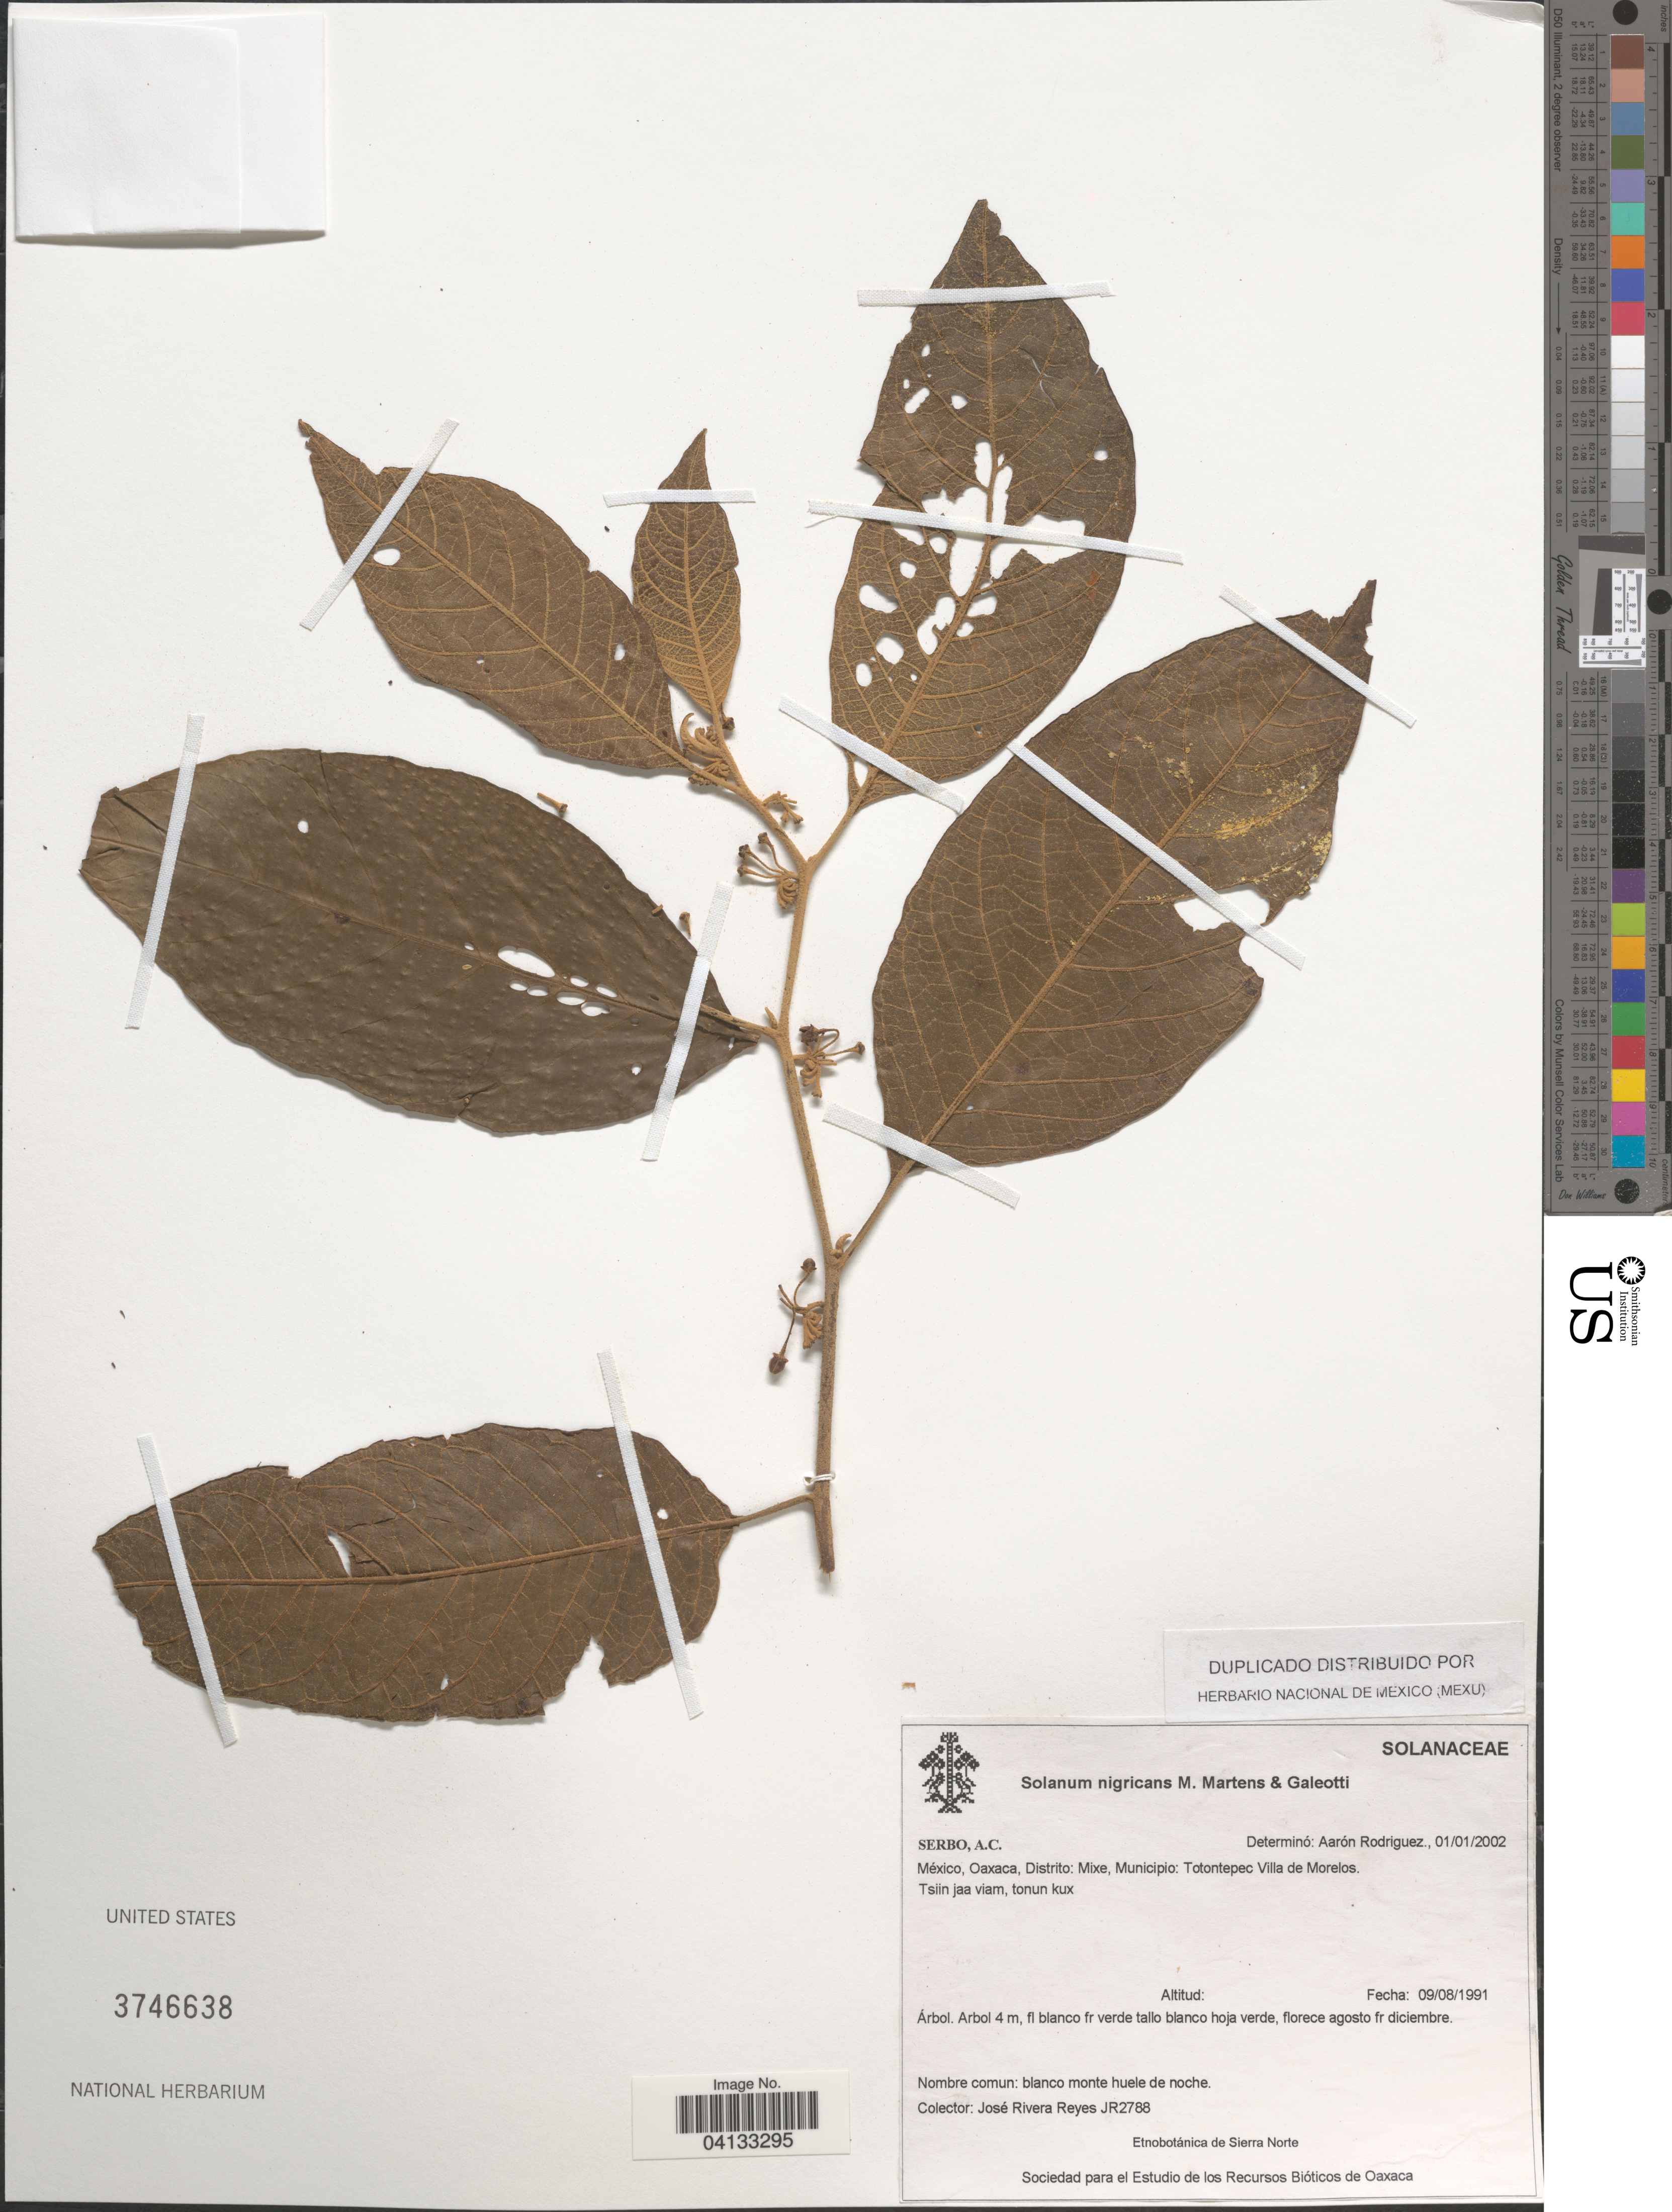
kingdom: Plantae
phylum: Tracheophyta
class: Magnoliopsida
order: Solanales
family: Solanaceae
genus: Solanum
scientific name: Solanum nigricans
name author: M. Martens & Galeotti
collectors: J. Reyes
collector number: JR2788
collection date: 1991-08-09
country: Mexico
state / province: Oaxaca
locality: Distrito: Mixe, Municipio: Totontepec Villa de Morelos. Tsiin jaa viam, tonun kux.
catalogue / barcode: US 3746638